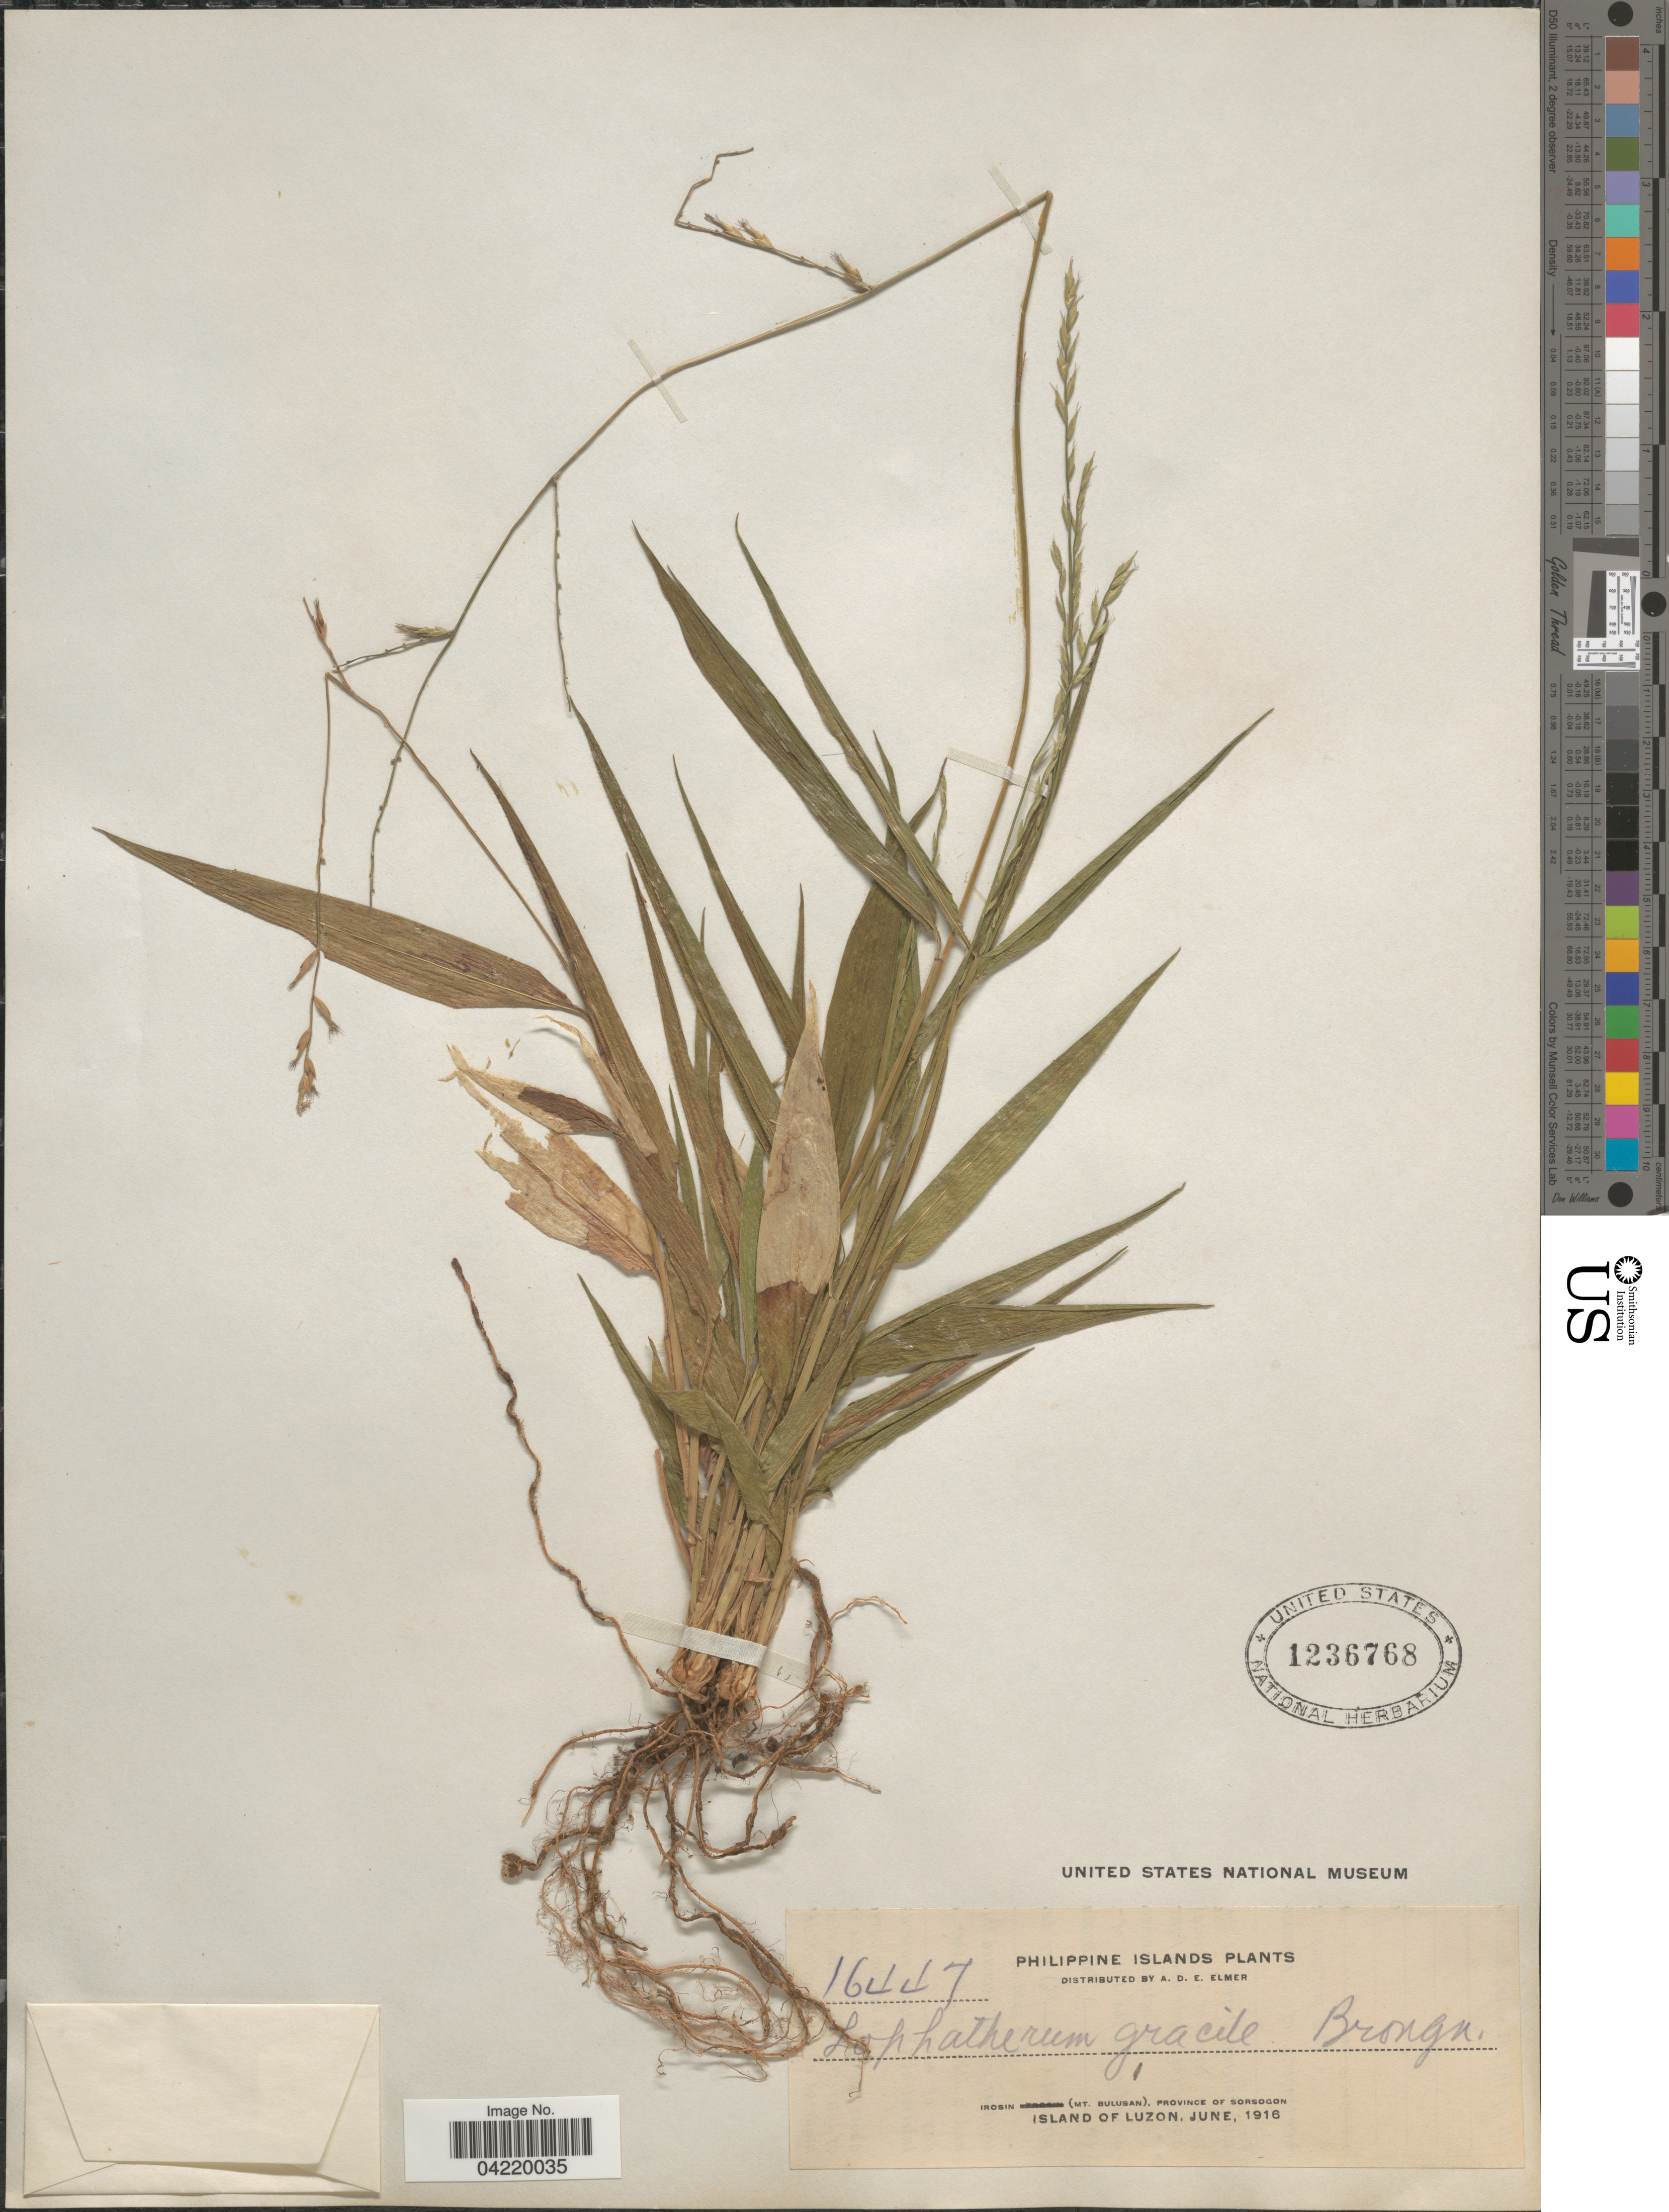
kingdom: Plantae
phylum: Tracheophyta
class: Liliopsida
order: Poales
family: Poaceae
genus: Lophatherum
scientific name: Lophatherum gracile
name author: Brongn.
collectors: A. D. E. Elmer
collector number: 16447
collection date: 1916-06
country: Philippines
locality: Irosin, (Mt. Bulusan), Province of Sorsogon. Island of Luzon.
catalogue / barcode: US 1236768